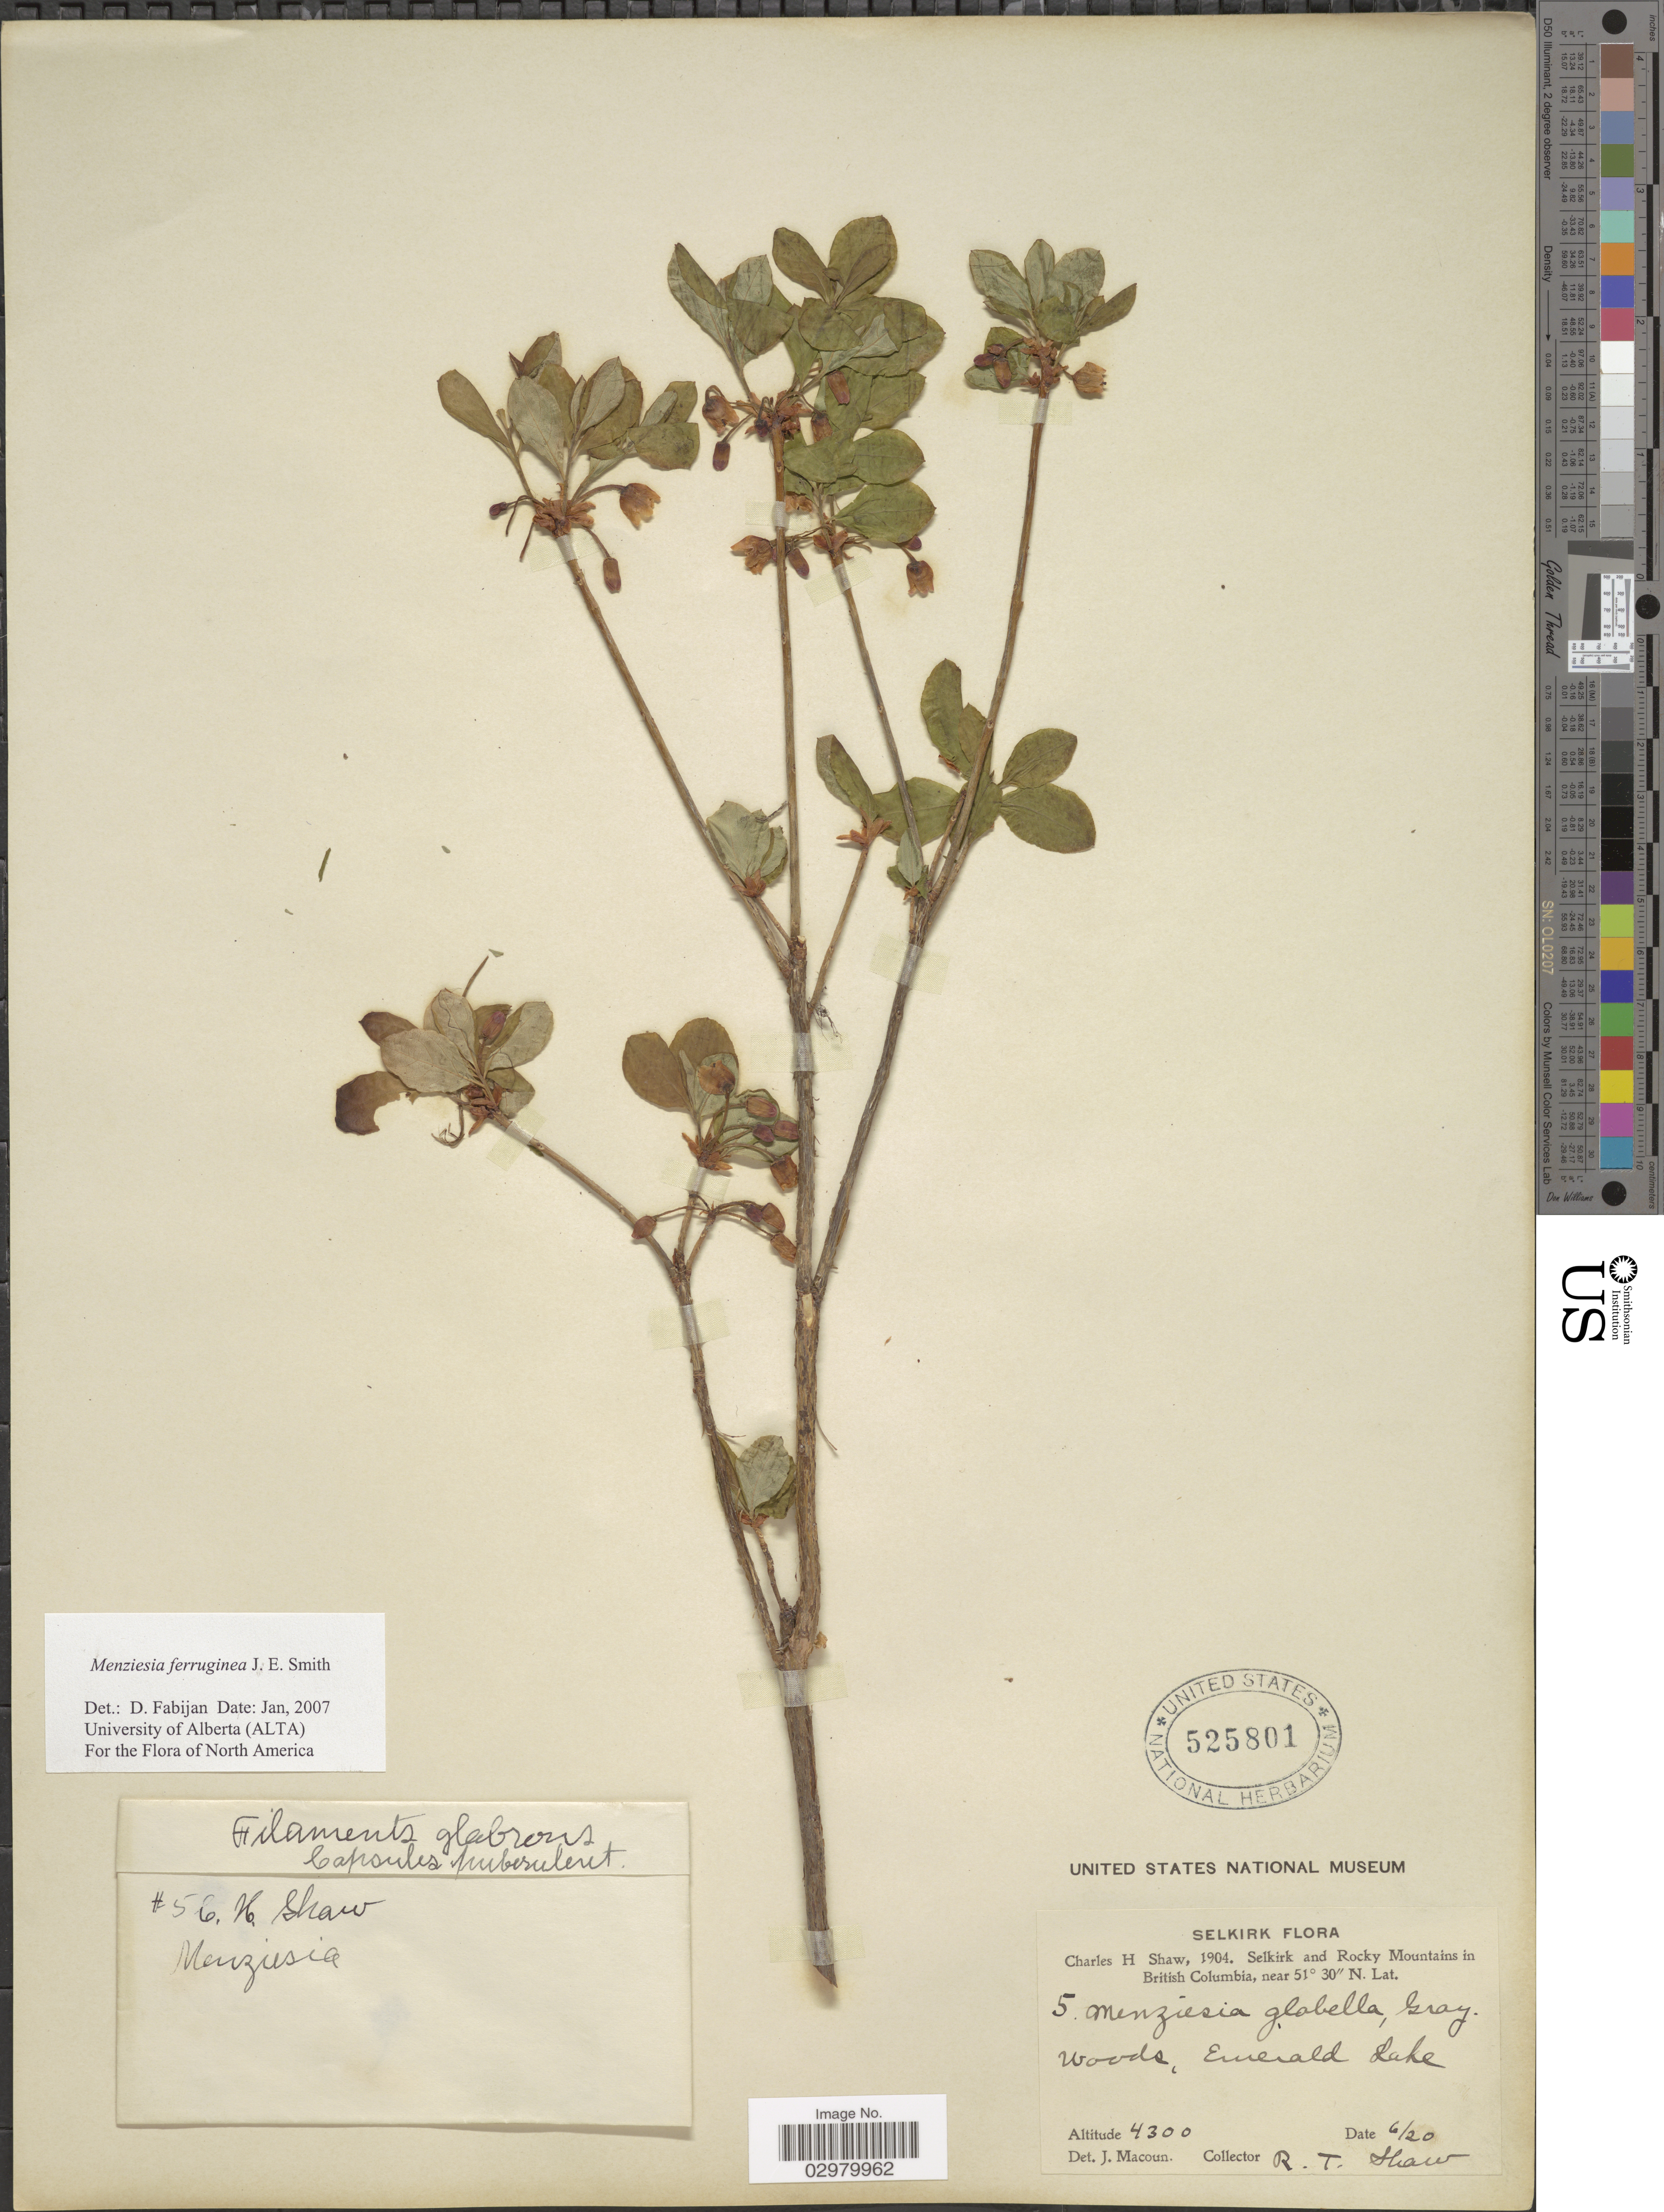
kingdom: Plantae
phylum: Tracheophyta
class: Magnoliopsida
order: Ericales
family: Ericaceae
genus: Menziesia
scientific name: Menziesia ferruginea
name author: Sm.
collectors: R. T. Shaw & C. H. Shaw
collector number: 5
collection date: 1904-06-20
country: Canada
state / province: British Columbia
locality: Selkirk, Selkirk and Rocky Mountains. Emerald Lake.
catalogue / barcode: US 525801